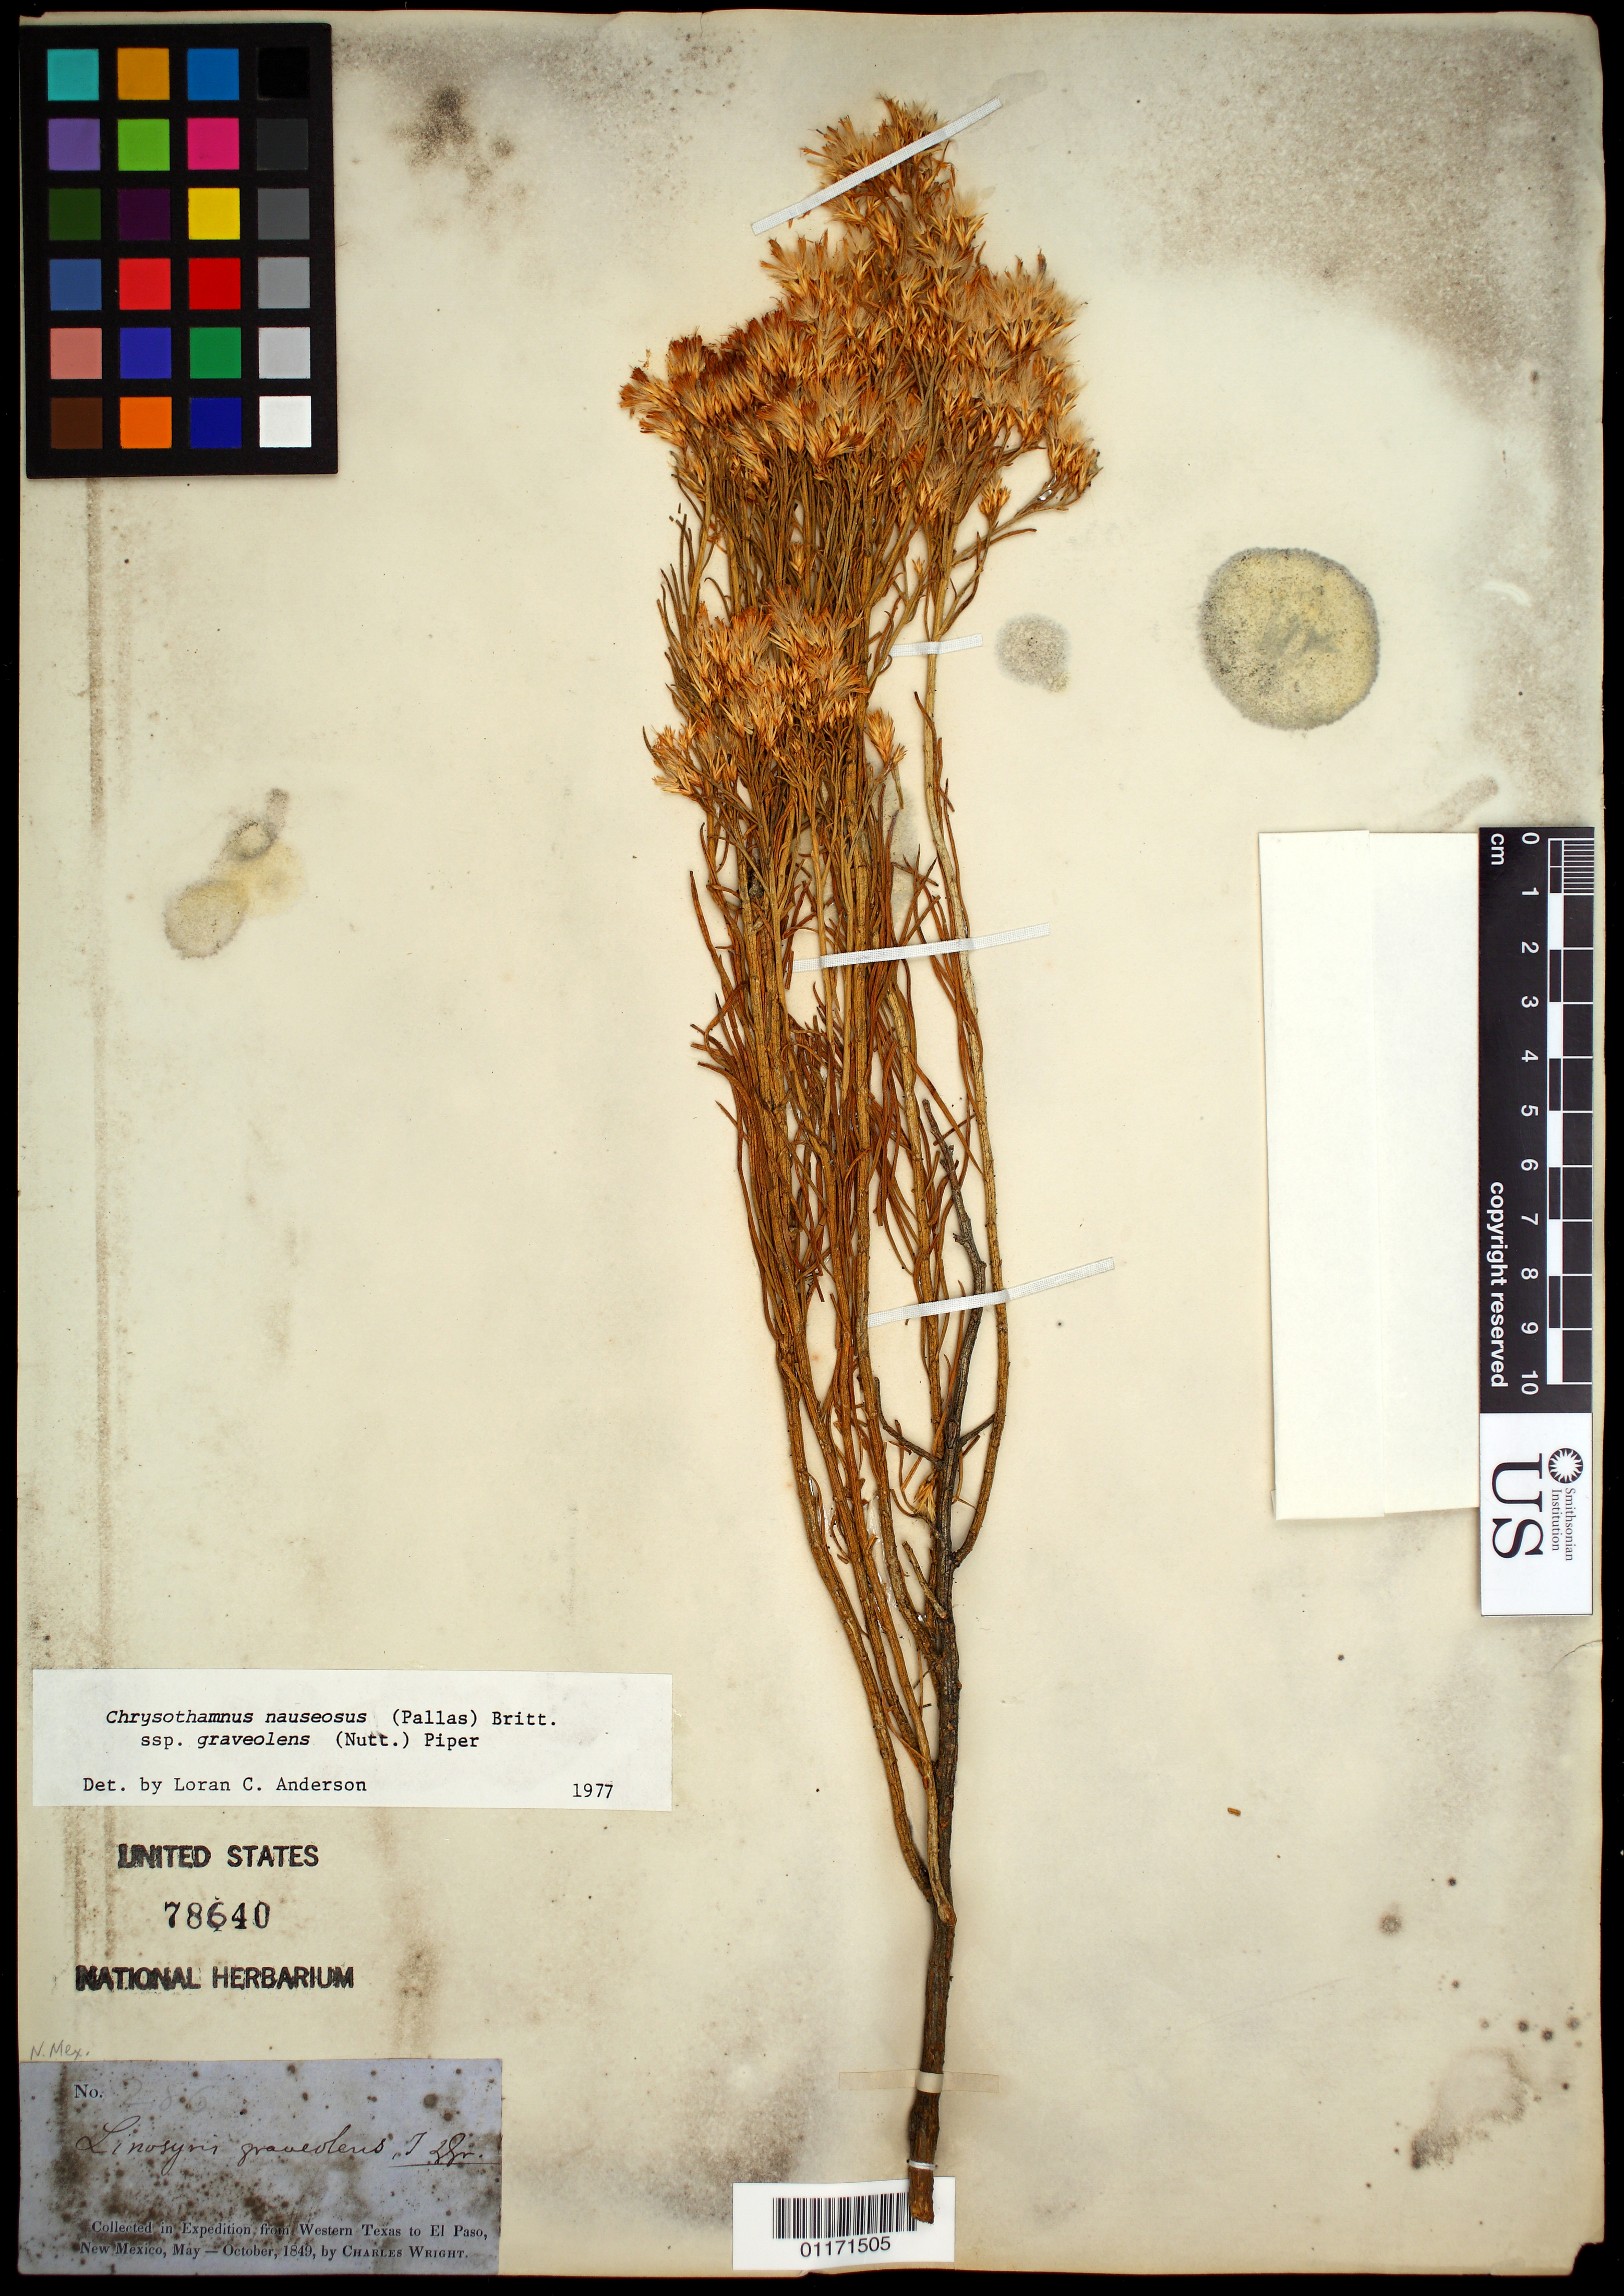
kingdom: Plantae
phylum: Tracheophyta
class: Magnoliopsida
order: Asterales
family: Asteraceae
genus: Ericameria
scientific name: Ericameria nauseosa var. graveolens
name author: (Nutt.) Reveal & Schuyler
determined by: Urbatsch, Lowell E., Curator (LSU), Louisiana State University (UNITED STATES)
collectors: C. Wright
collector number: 286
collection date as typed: May 1849 to -- Oct 1849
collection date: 1849-05/1849-10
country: United States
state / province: New Mexico / Texas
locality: from Western Texas to El Paso, New Mexico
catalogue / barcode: US 78640